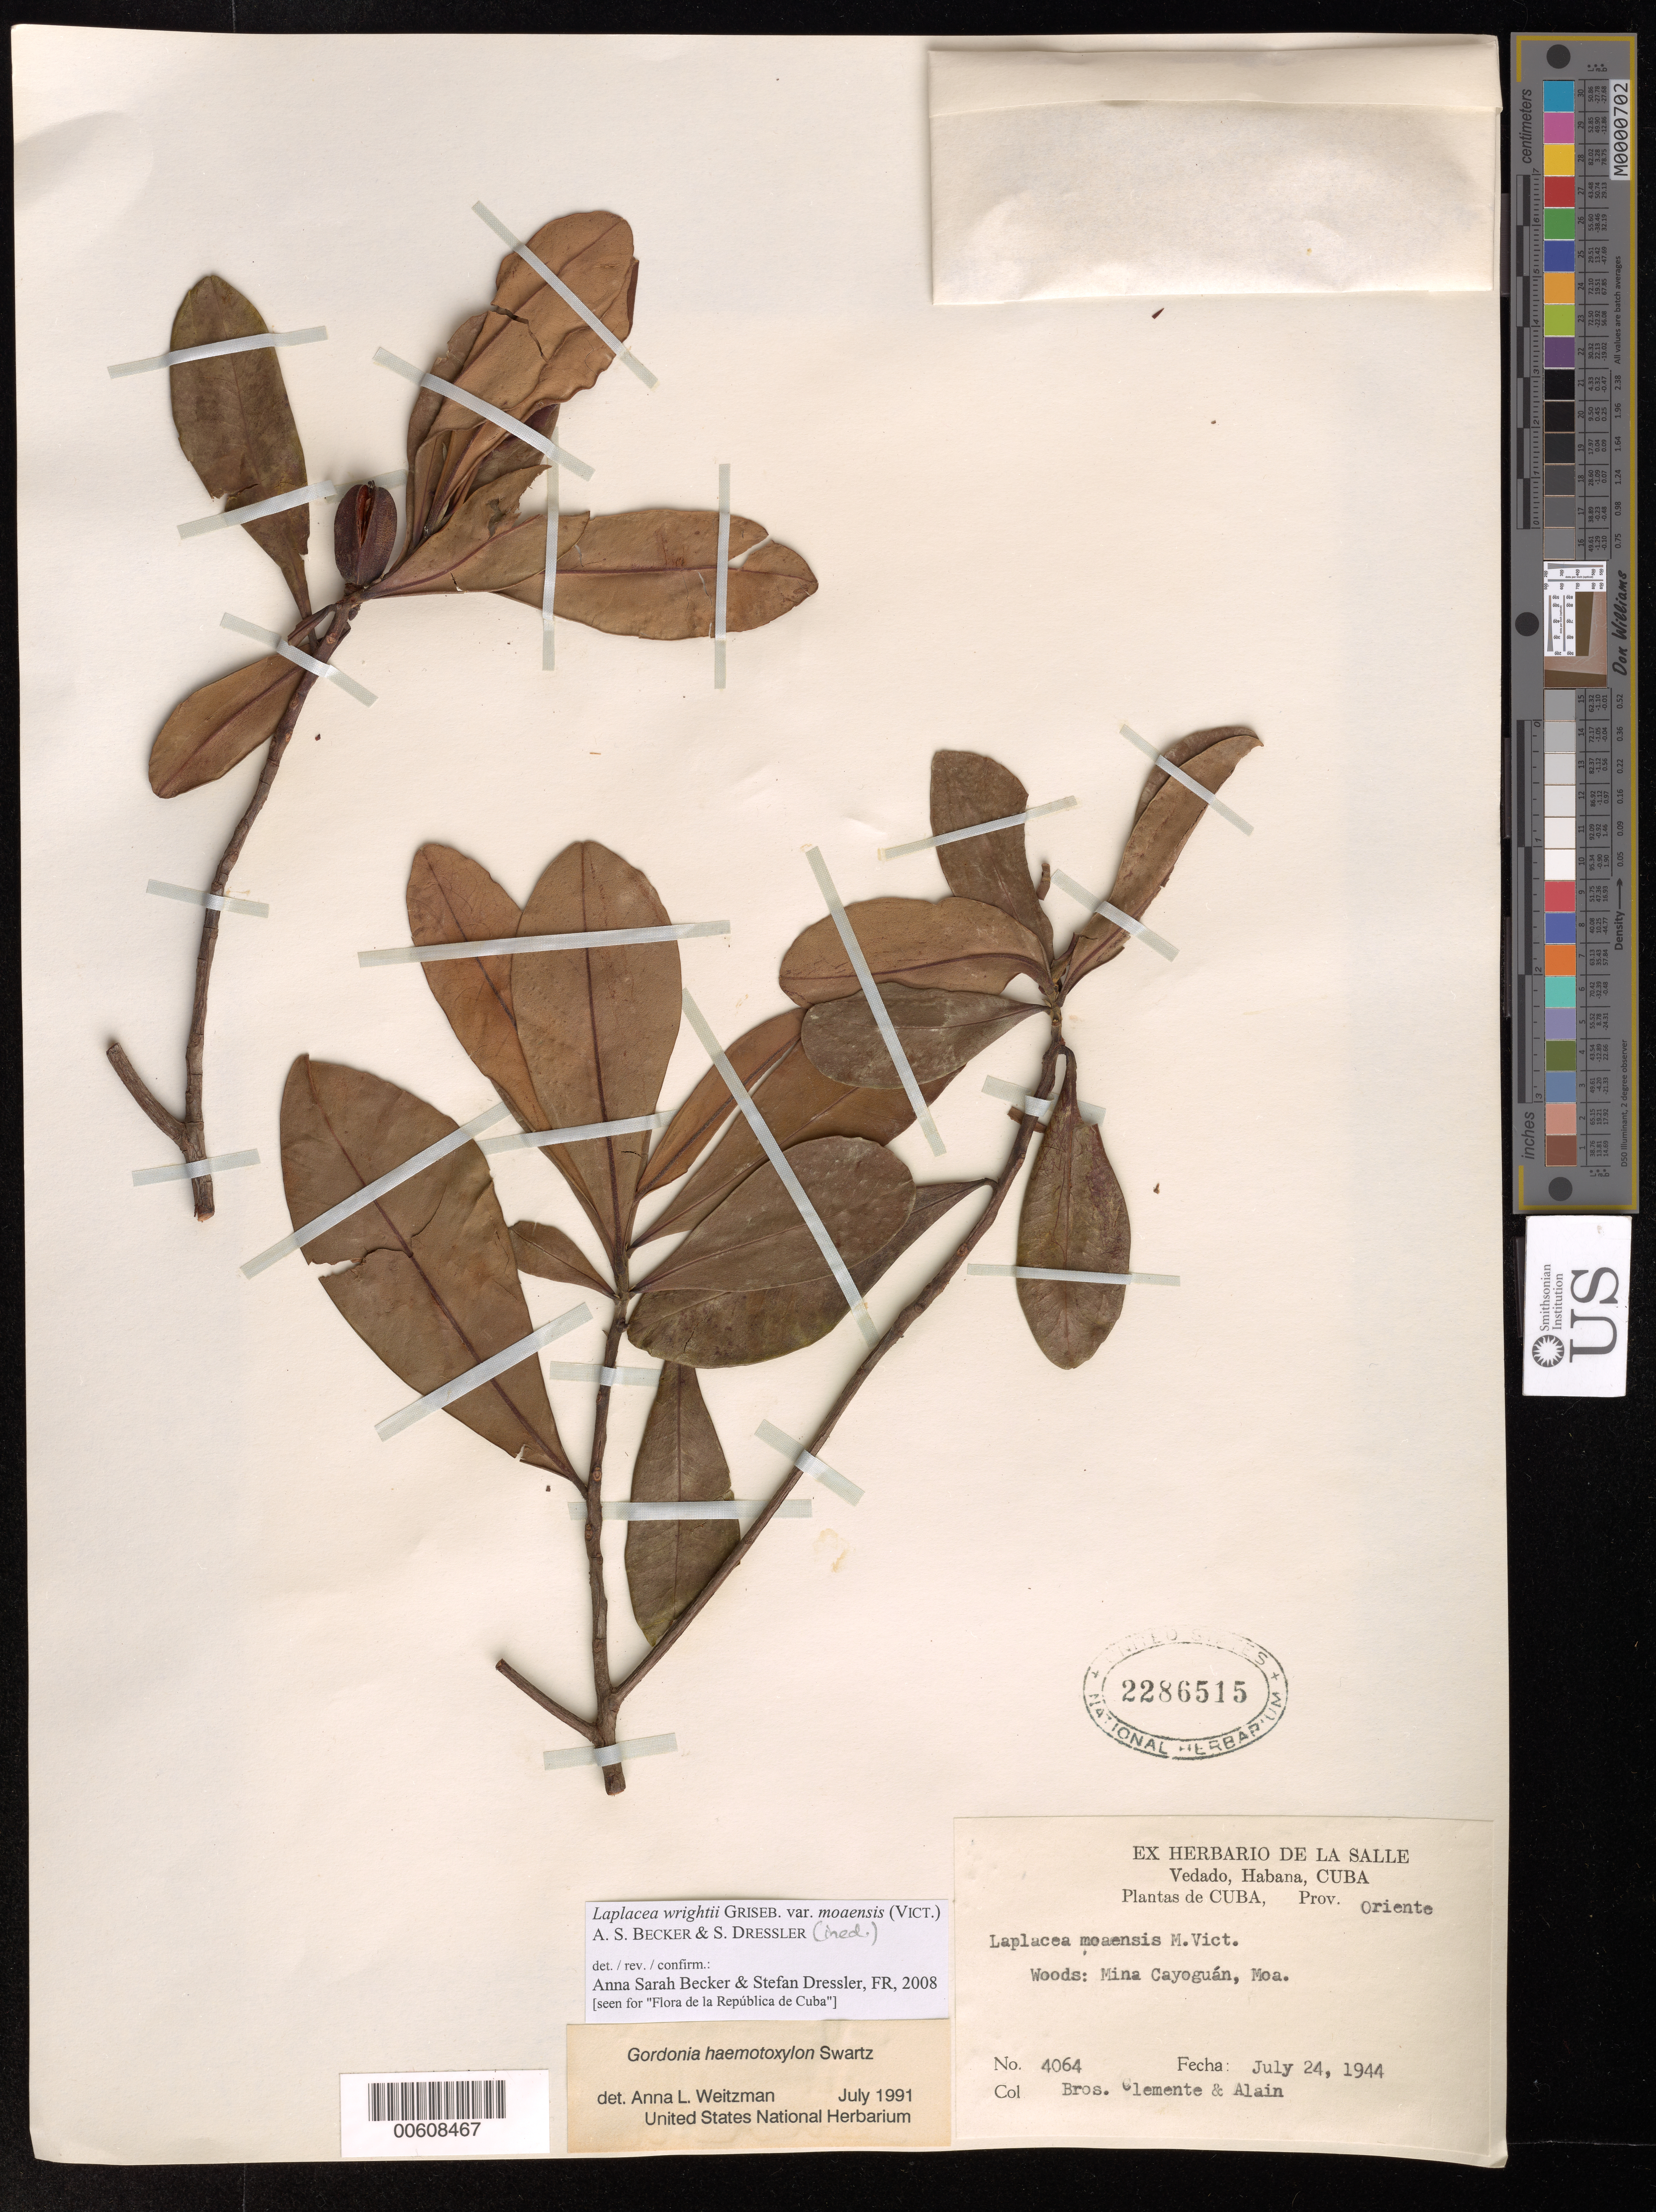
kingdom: Plantae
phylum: Tracheophyta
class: Magnoliopsida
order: Ericales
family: Theaceae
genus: Laplacea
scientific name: Laplacea wrightii var. moaensis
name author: (Vict.) A. S. Becker & S. Dressler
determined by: Becker, Anna S.; Dressler, S.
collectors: B. Clement & A. H. Liogier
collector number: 4064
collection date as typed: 24 Jul 1944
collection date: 1944-07-24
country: Cuba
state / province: Oriente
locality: Mina Cayoguan, Moa.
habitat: Woods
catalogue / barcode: US 2286515